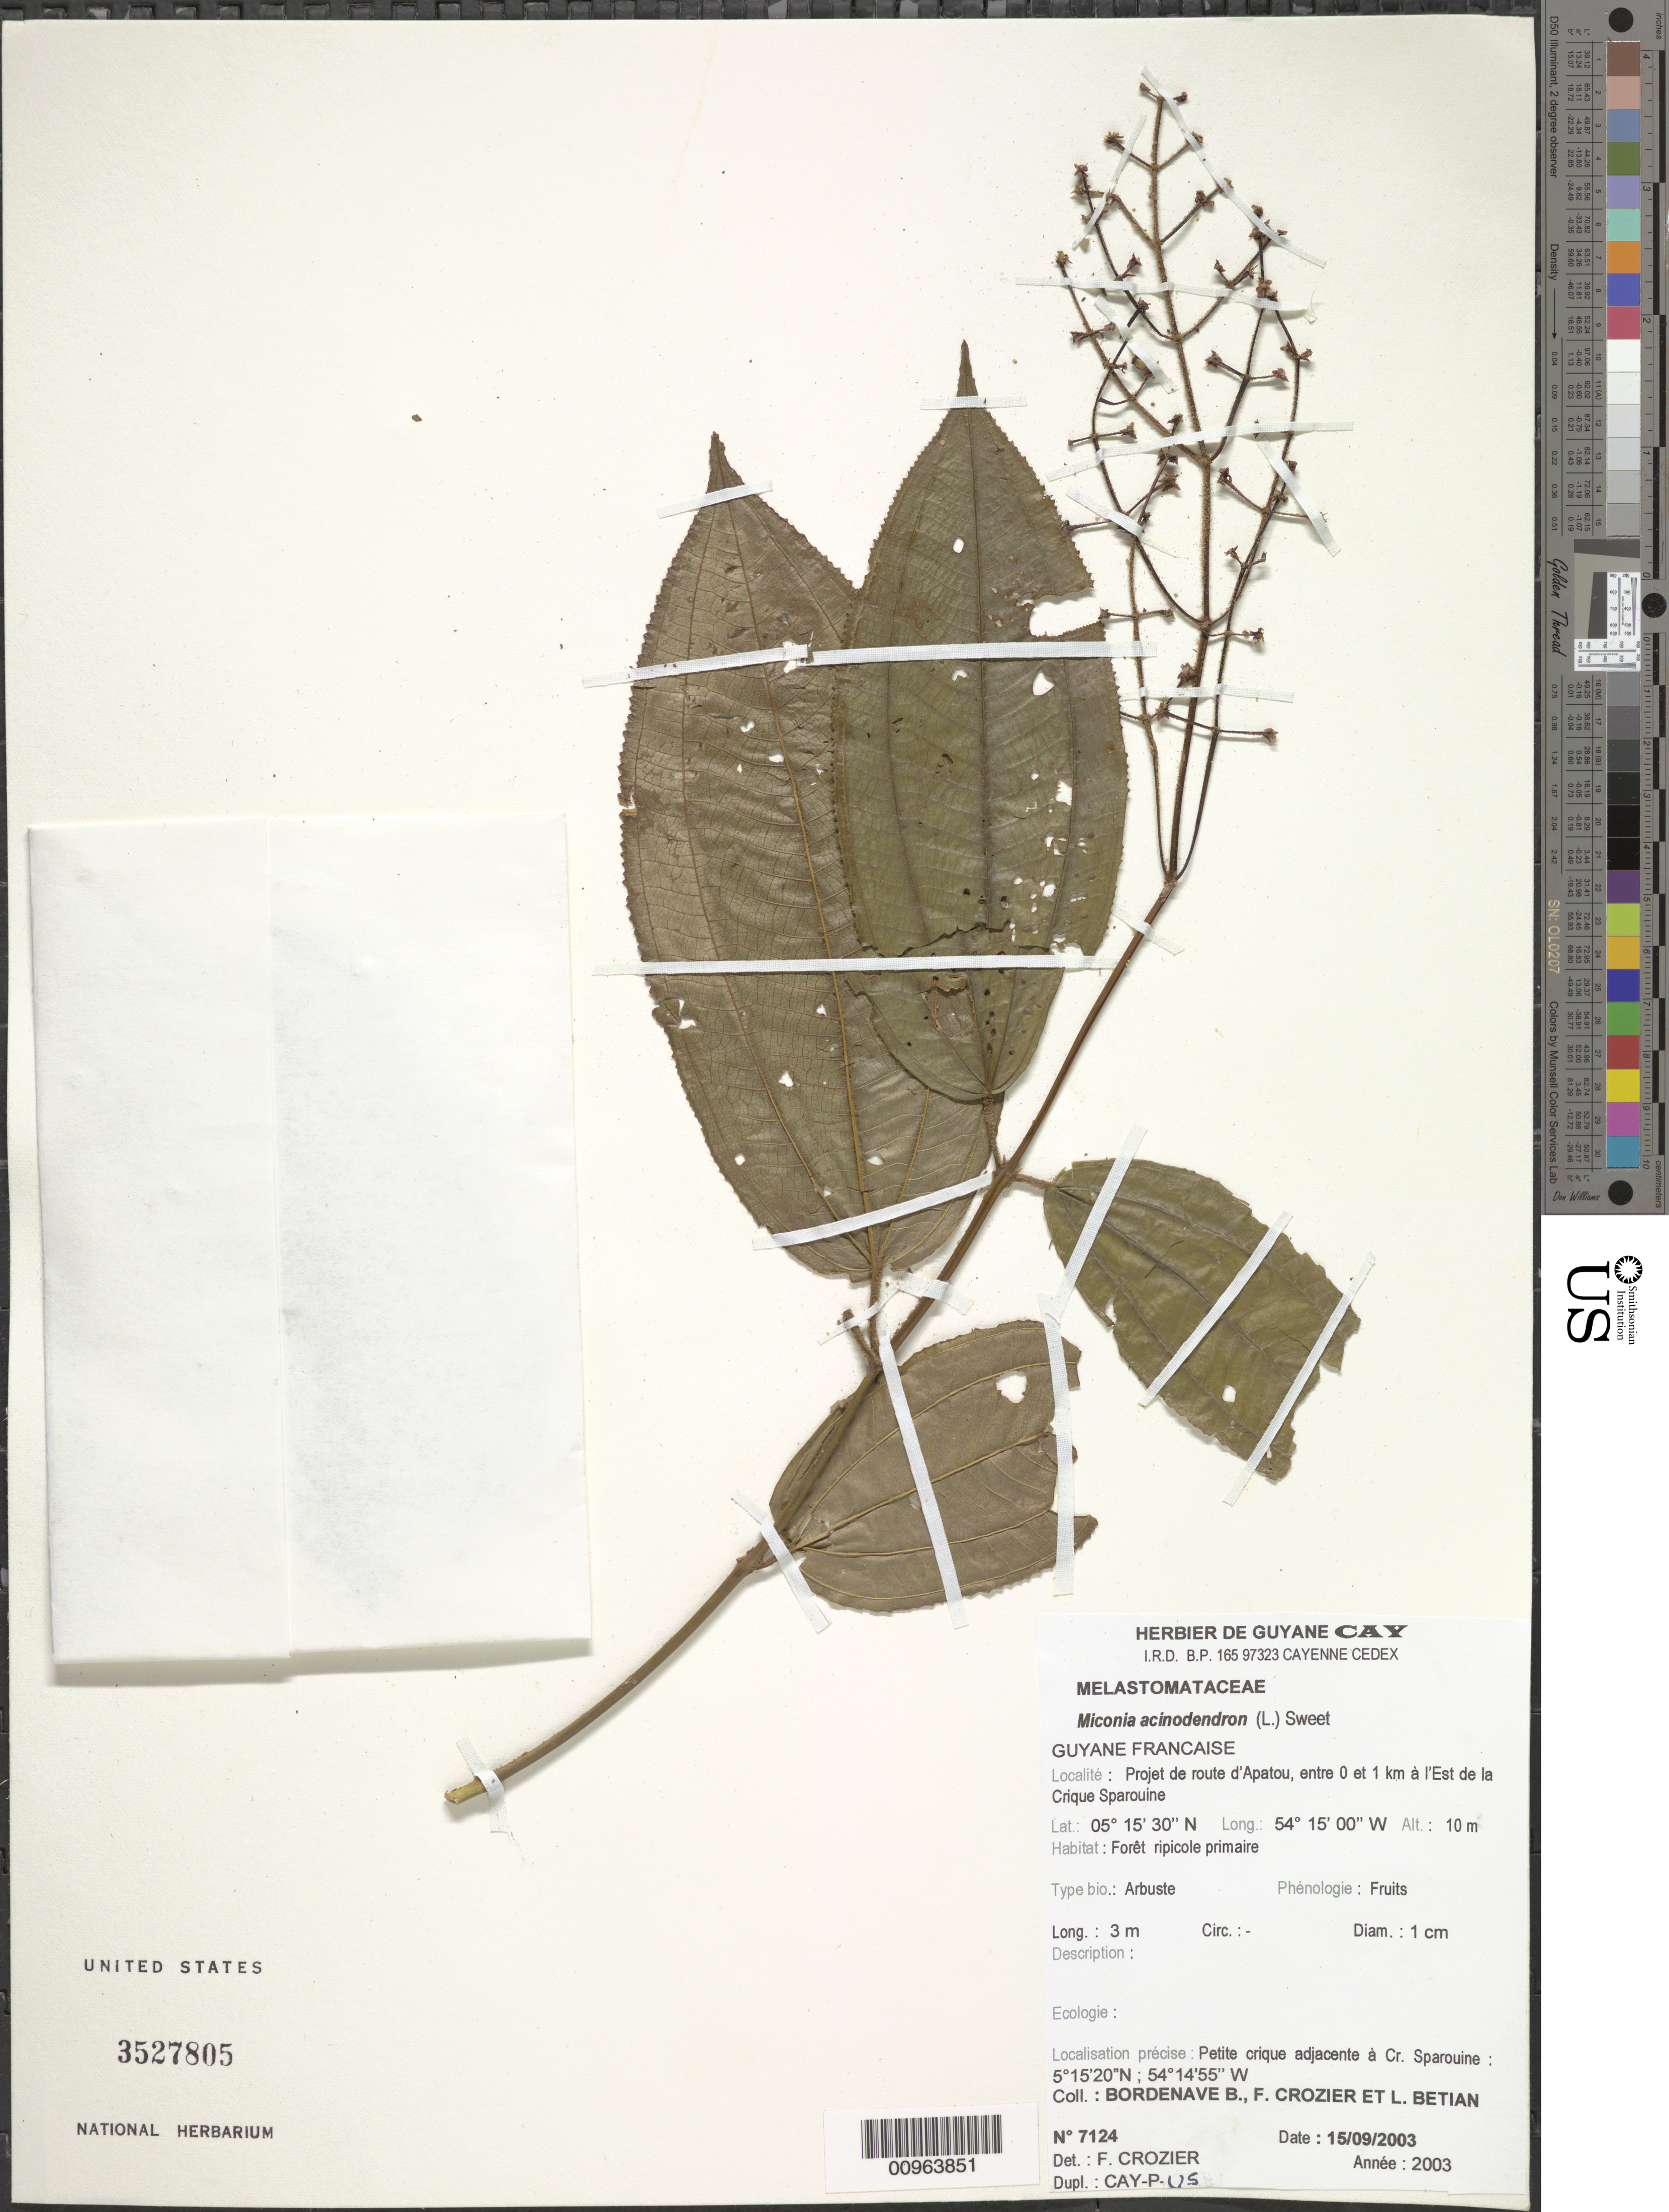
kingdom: Plantae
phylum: Tracheophyta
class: Magnoliopsida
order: Myrtales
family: Melastomataceae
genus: Miconia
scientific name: Miconia acinodendron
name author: (L.) Sweet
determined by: Crozier, F.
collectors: B. Bordenave, F. Crozier & L. Betian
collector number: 7124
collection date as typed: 15-Sep-03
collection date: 2003-09-15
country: French Guiana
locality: Route d'Apatou, entre 0 et 1 km a l'Est de la Crique Sparouine; petite crique adjacente a Cr. Sparouine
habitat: Foret ripicole primaire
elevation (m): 10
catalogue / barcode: US 3527805